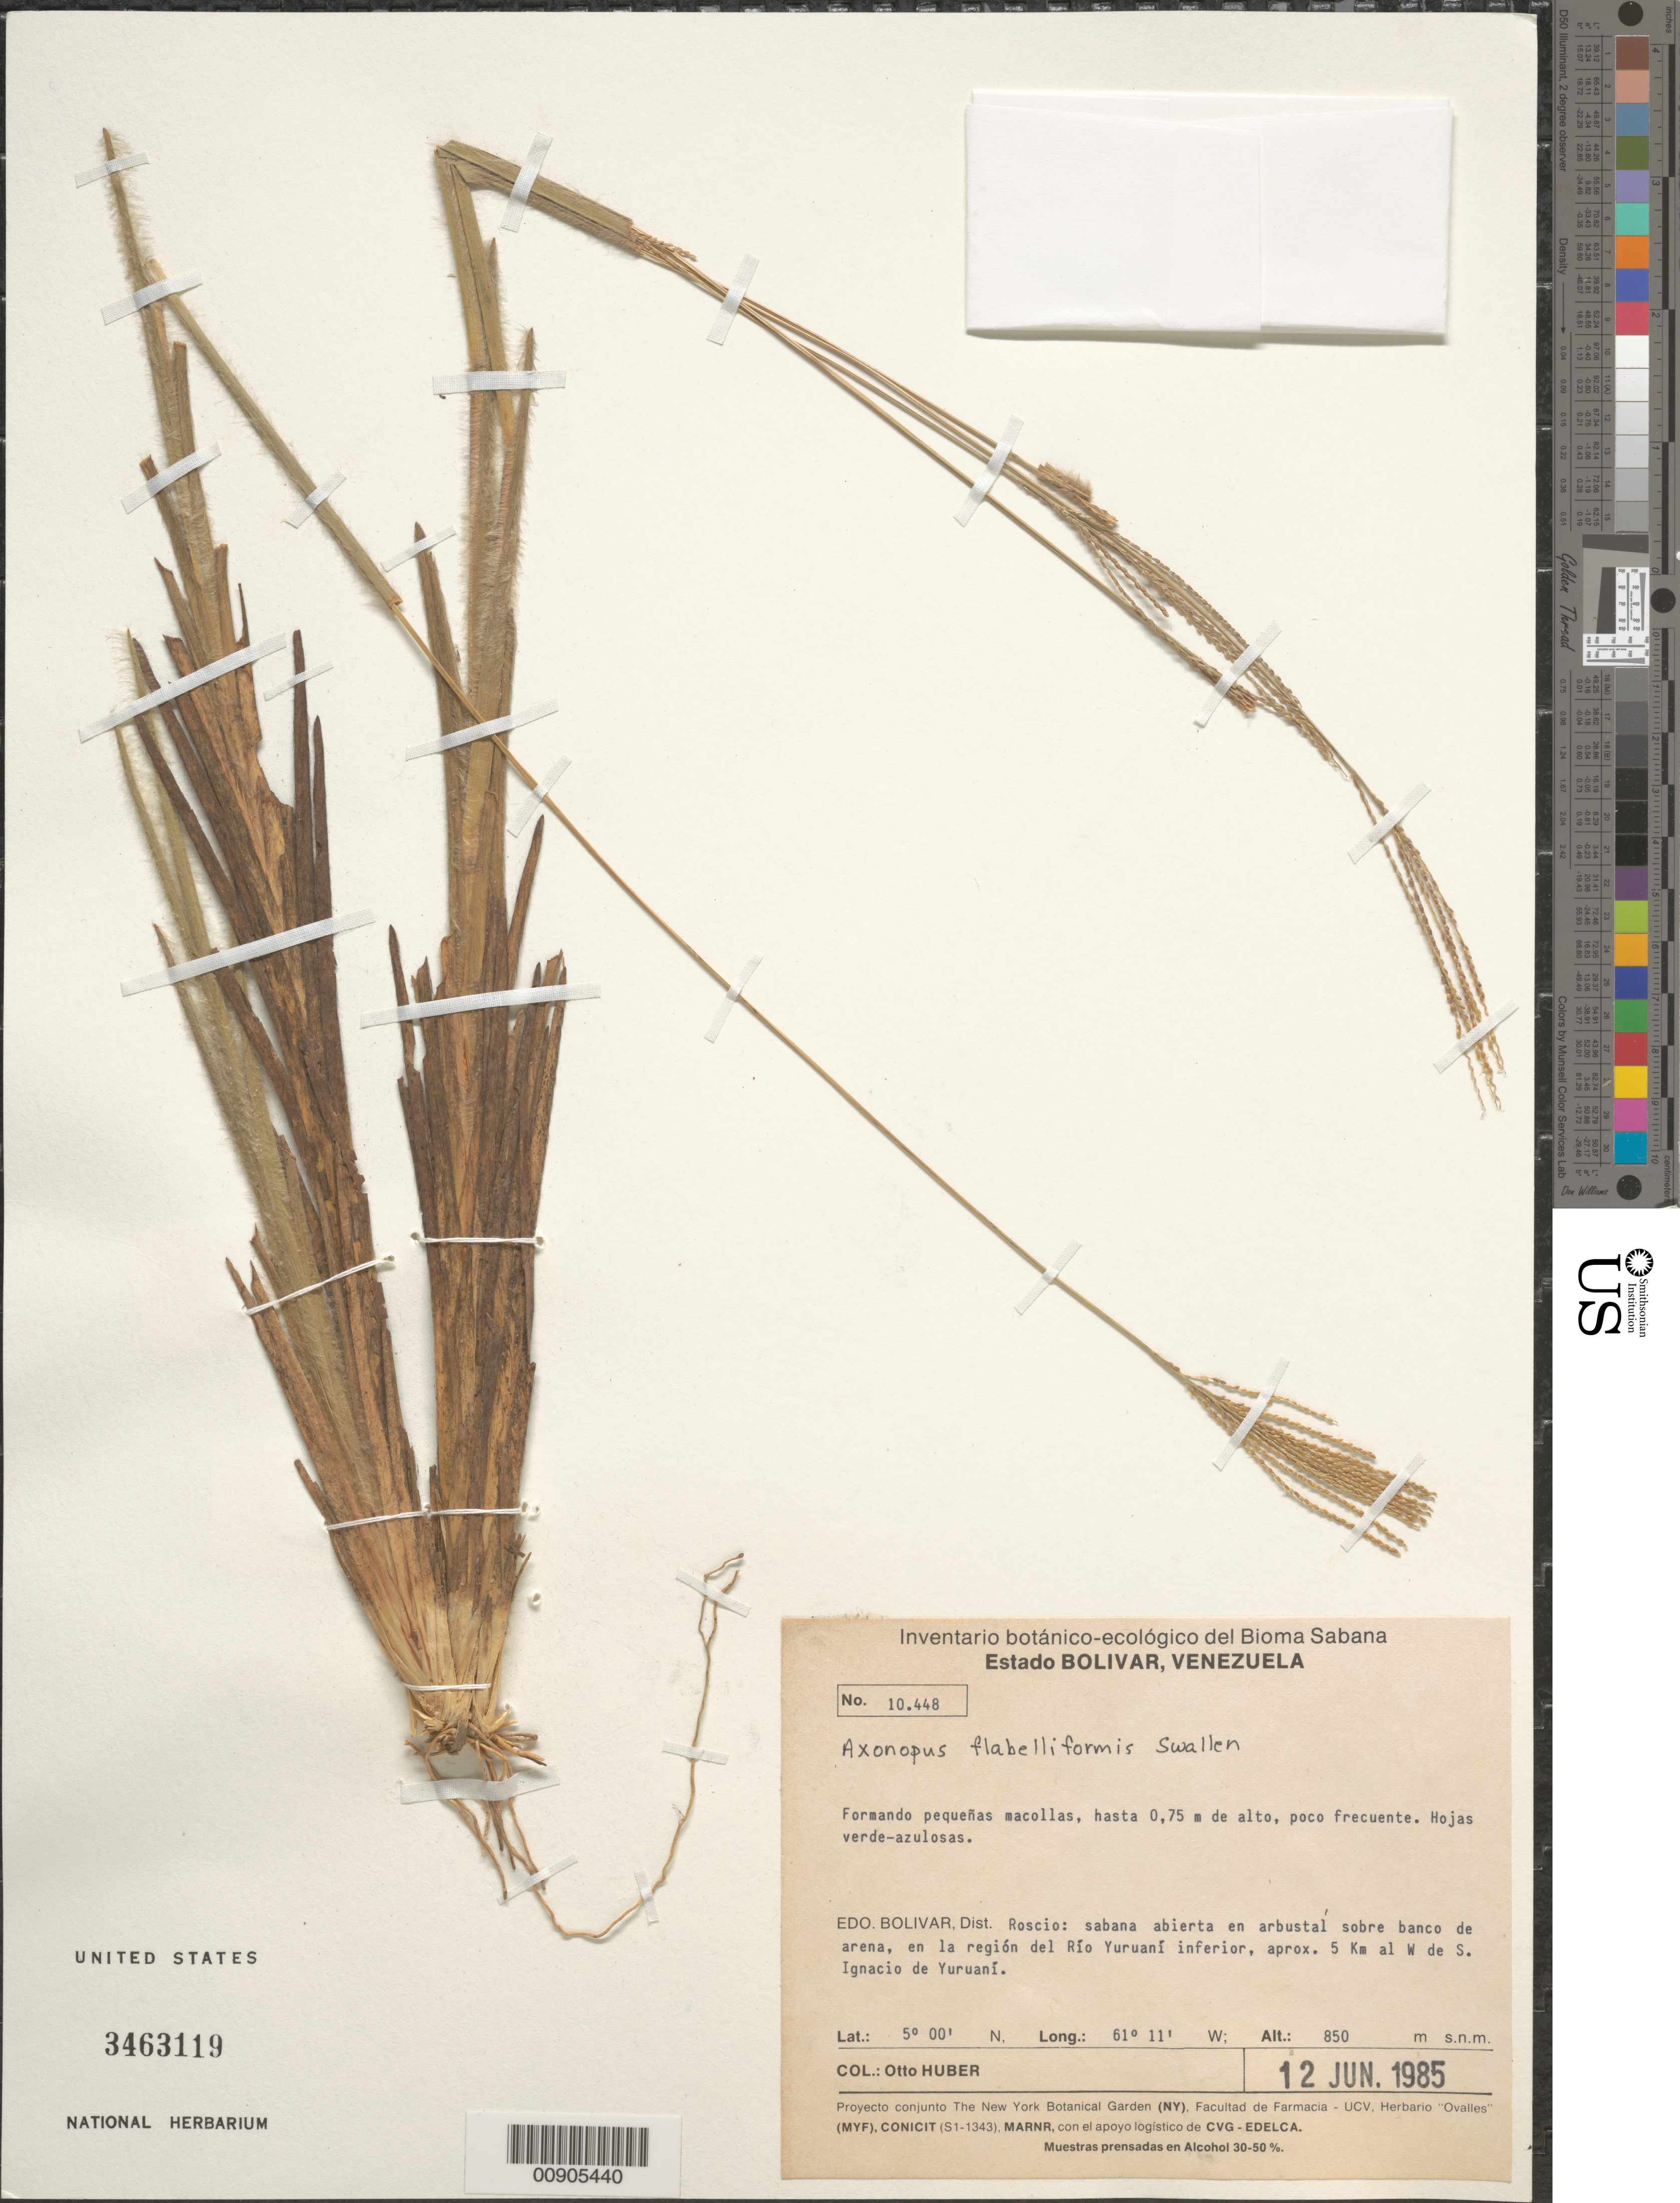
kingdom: Plantae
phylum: Tracheophyta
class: Liliopsida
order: Poales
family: Poaceae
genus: Axonopus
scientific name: Axonopus flabelliformis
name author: Swallen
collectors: O. Huber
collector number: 10448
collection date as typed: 12-Jun-85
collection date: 1985-06-12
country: Venezuela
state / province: Bolívar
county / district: Roscio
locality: Río Yuruaní inferíor, 5 km W Ignacio de Yuruaní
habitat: Sabana abierta sobre banco de arena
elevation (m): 850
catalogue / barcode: US 3463119